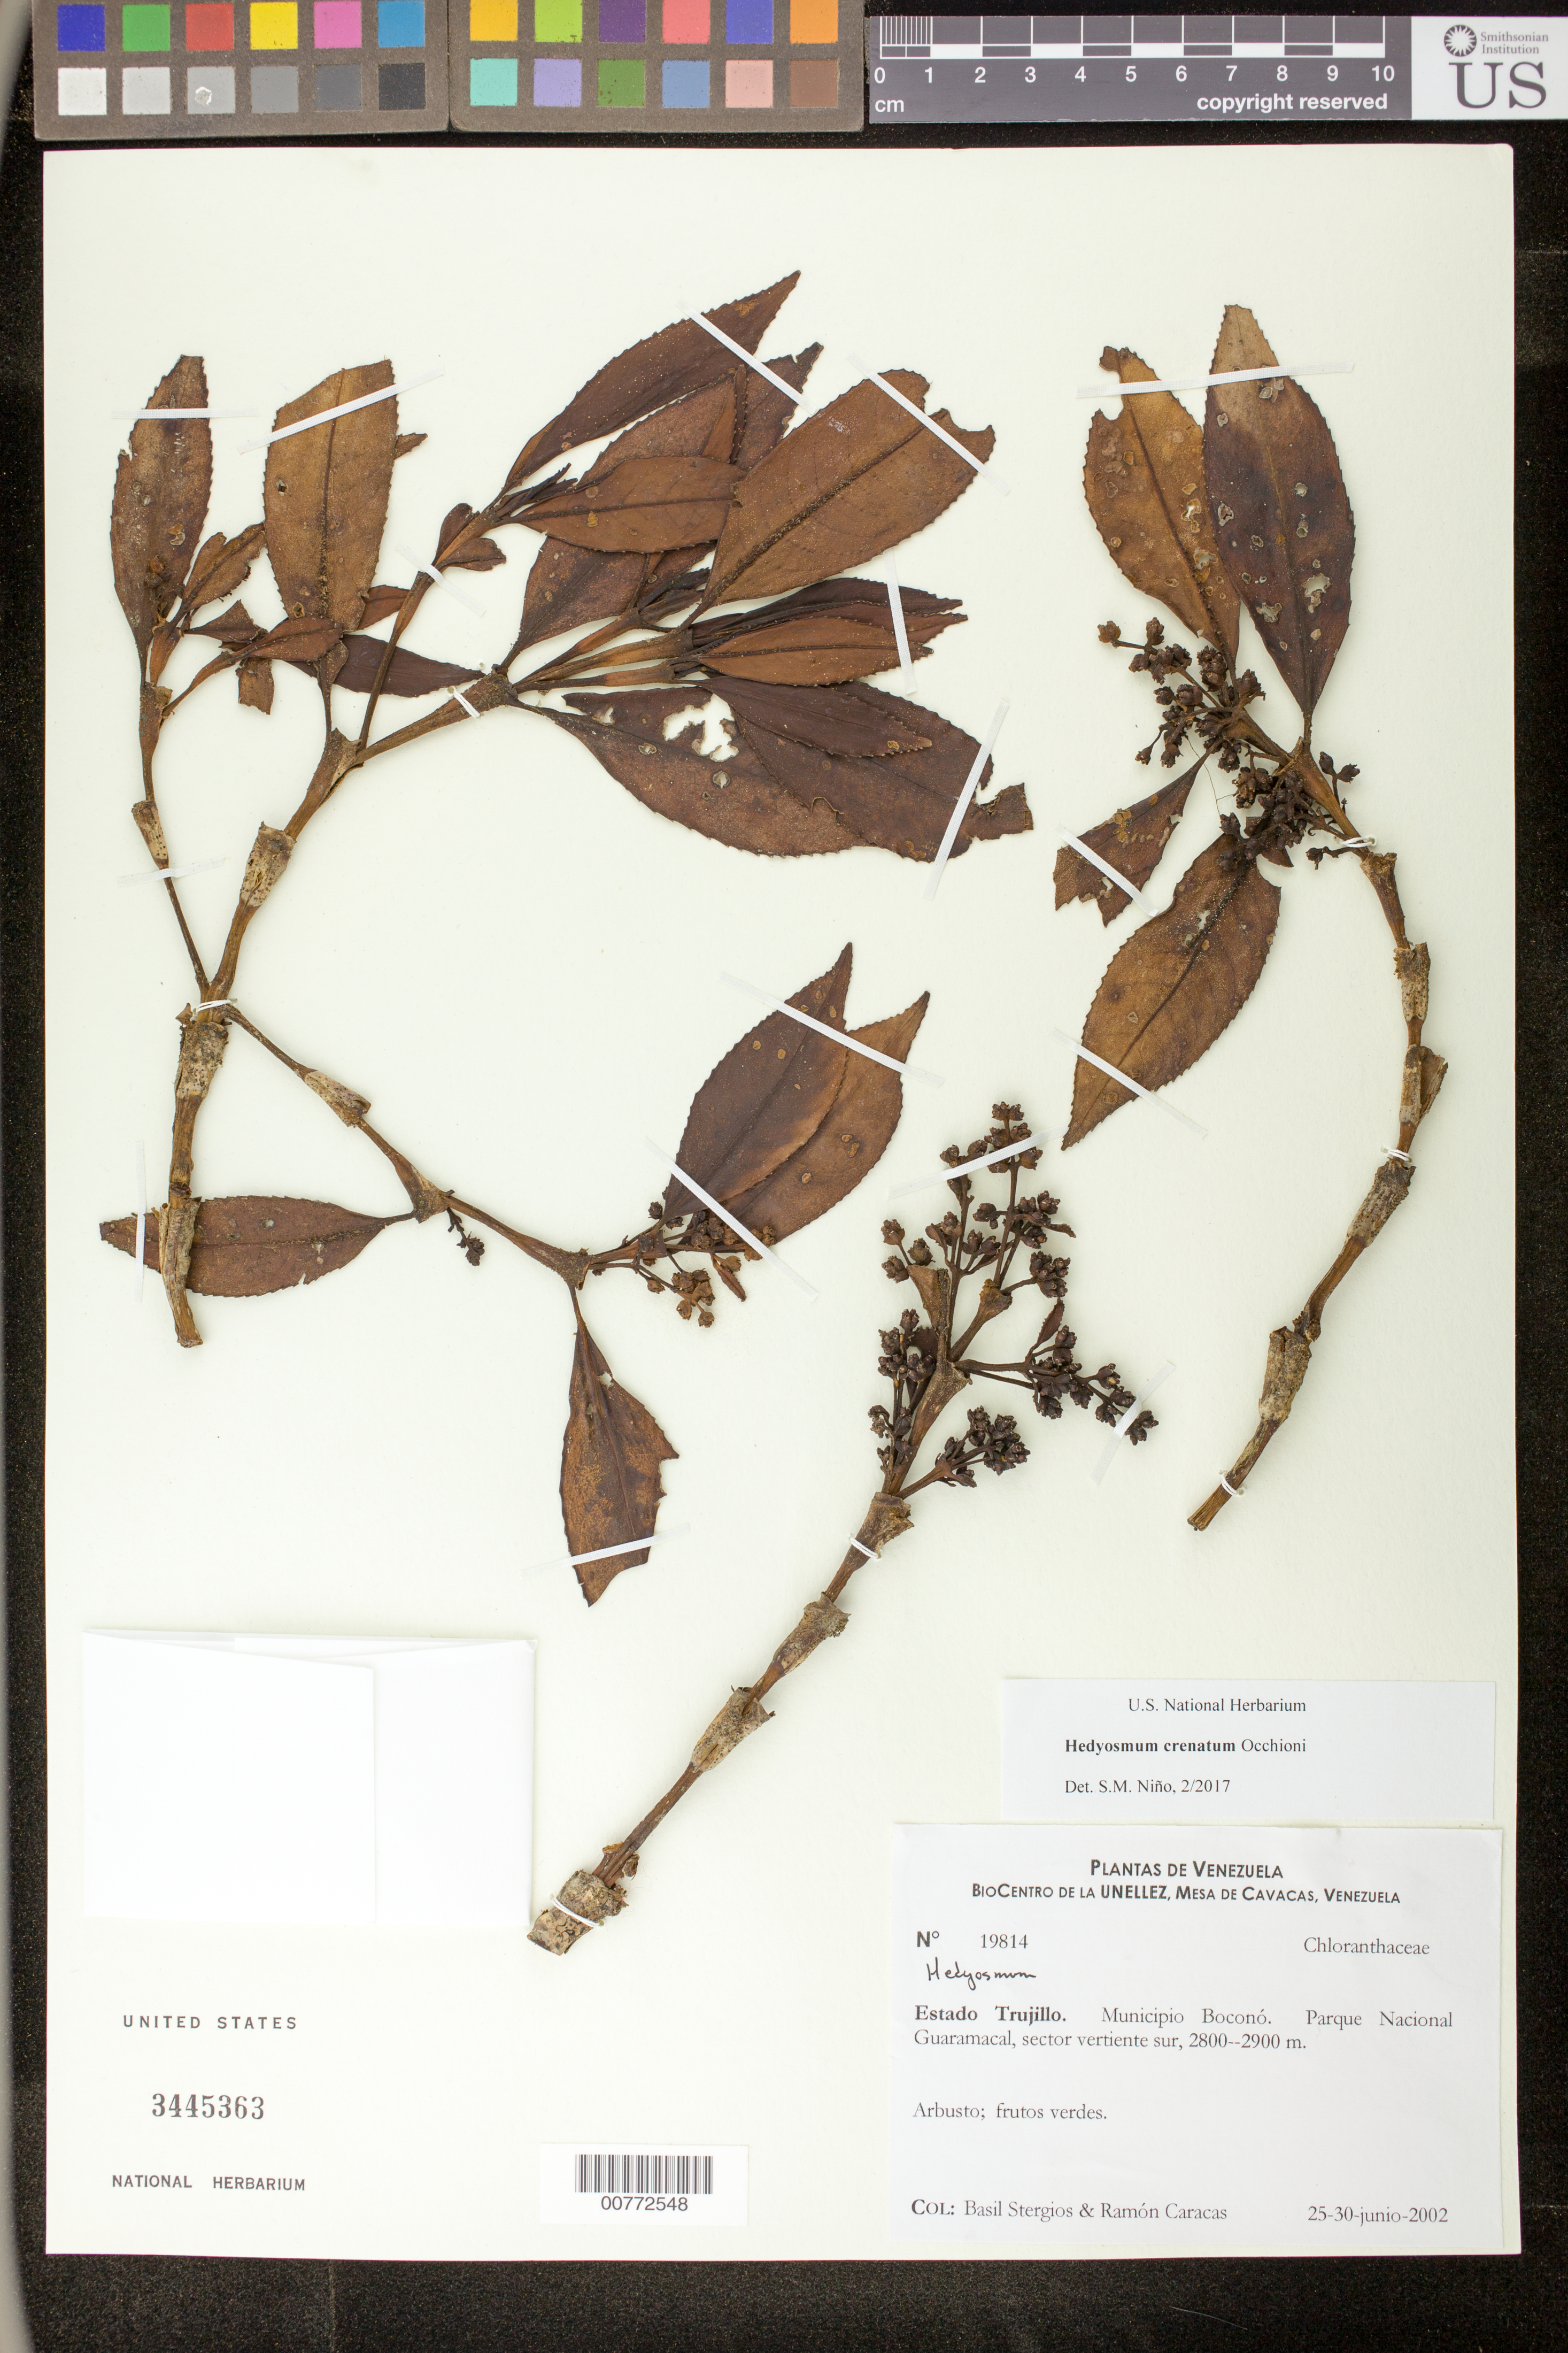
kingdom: Plantae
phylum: Tracheophyta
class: Magnoliopsida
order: Chloranthales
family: Chloranthaceae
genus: Hedyosmum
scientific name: Hedyosmum crenatum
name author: Occhioni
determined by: Niño, S. M., (PORT), BioCentro-UNELLEZ (VENEZUELA)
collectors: B. G. Stergios & R. Caracas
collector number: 19814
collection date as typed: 25 Jun 2002 to 30 Jun 2002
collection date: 2002-06-25/2002-06-30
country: Venezuela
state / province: Trujillo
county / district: Boconó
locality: Parque Nacional Guaramacal, vertiente sur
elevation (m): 2800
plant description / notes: PORT, US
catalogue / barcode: US 3445363